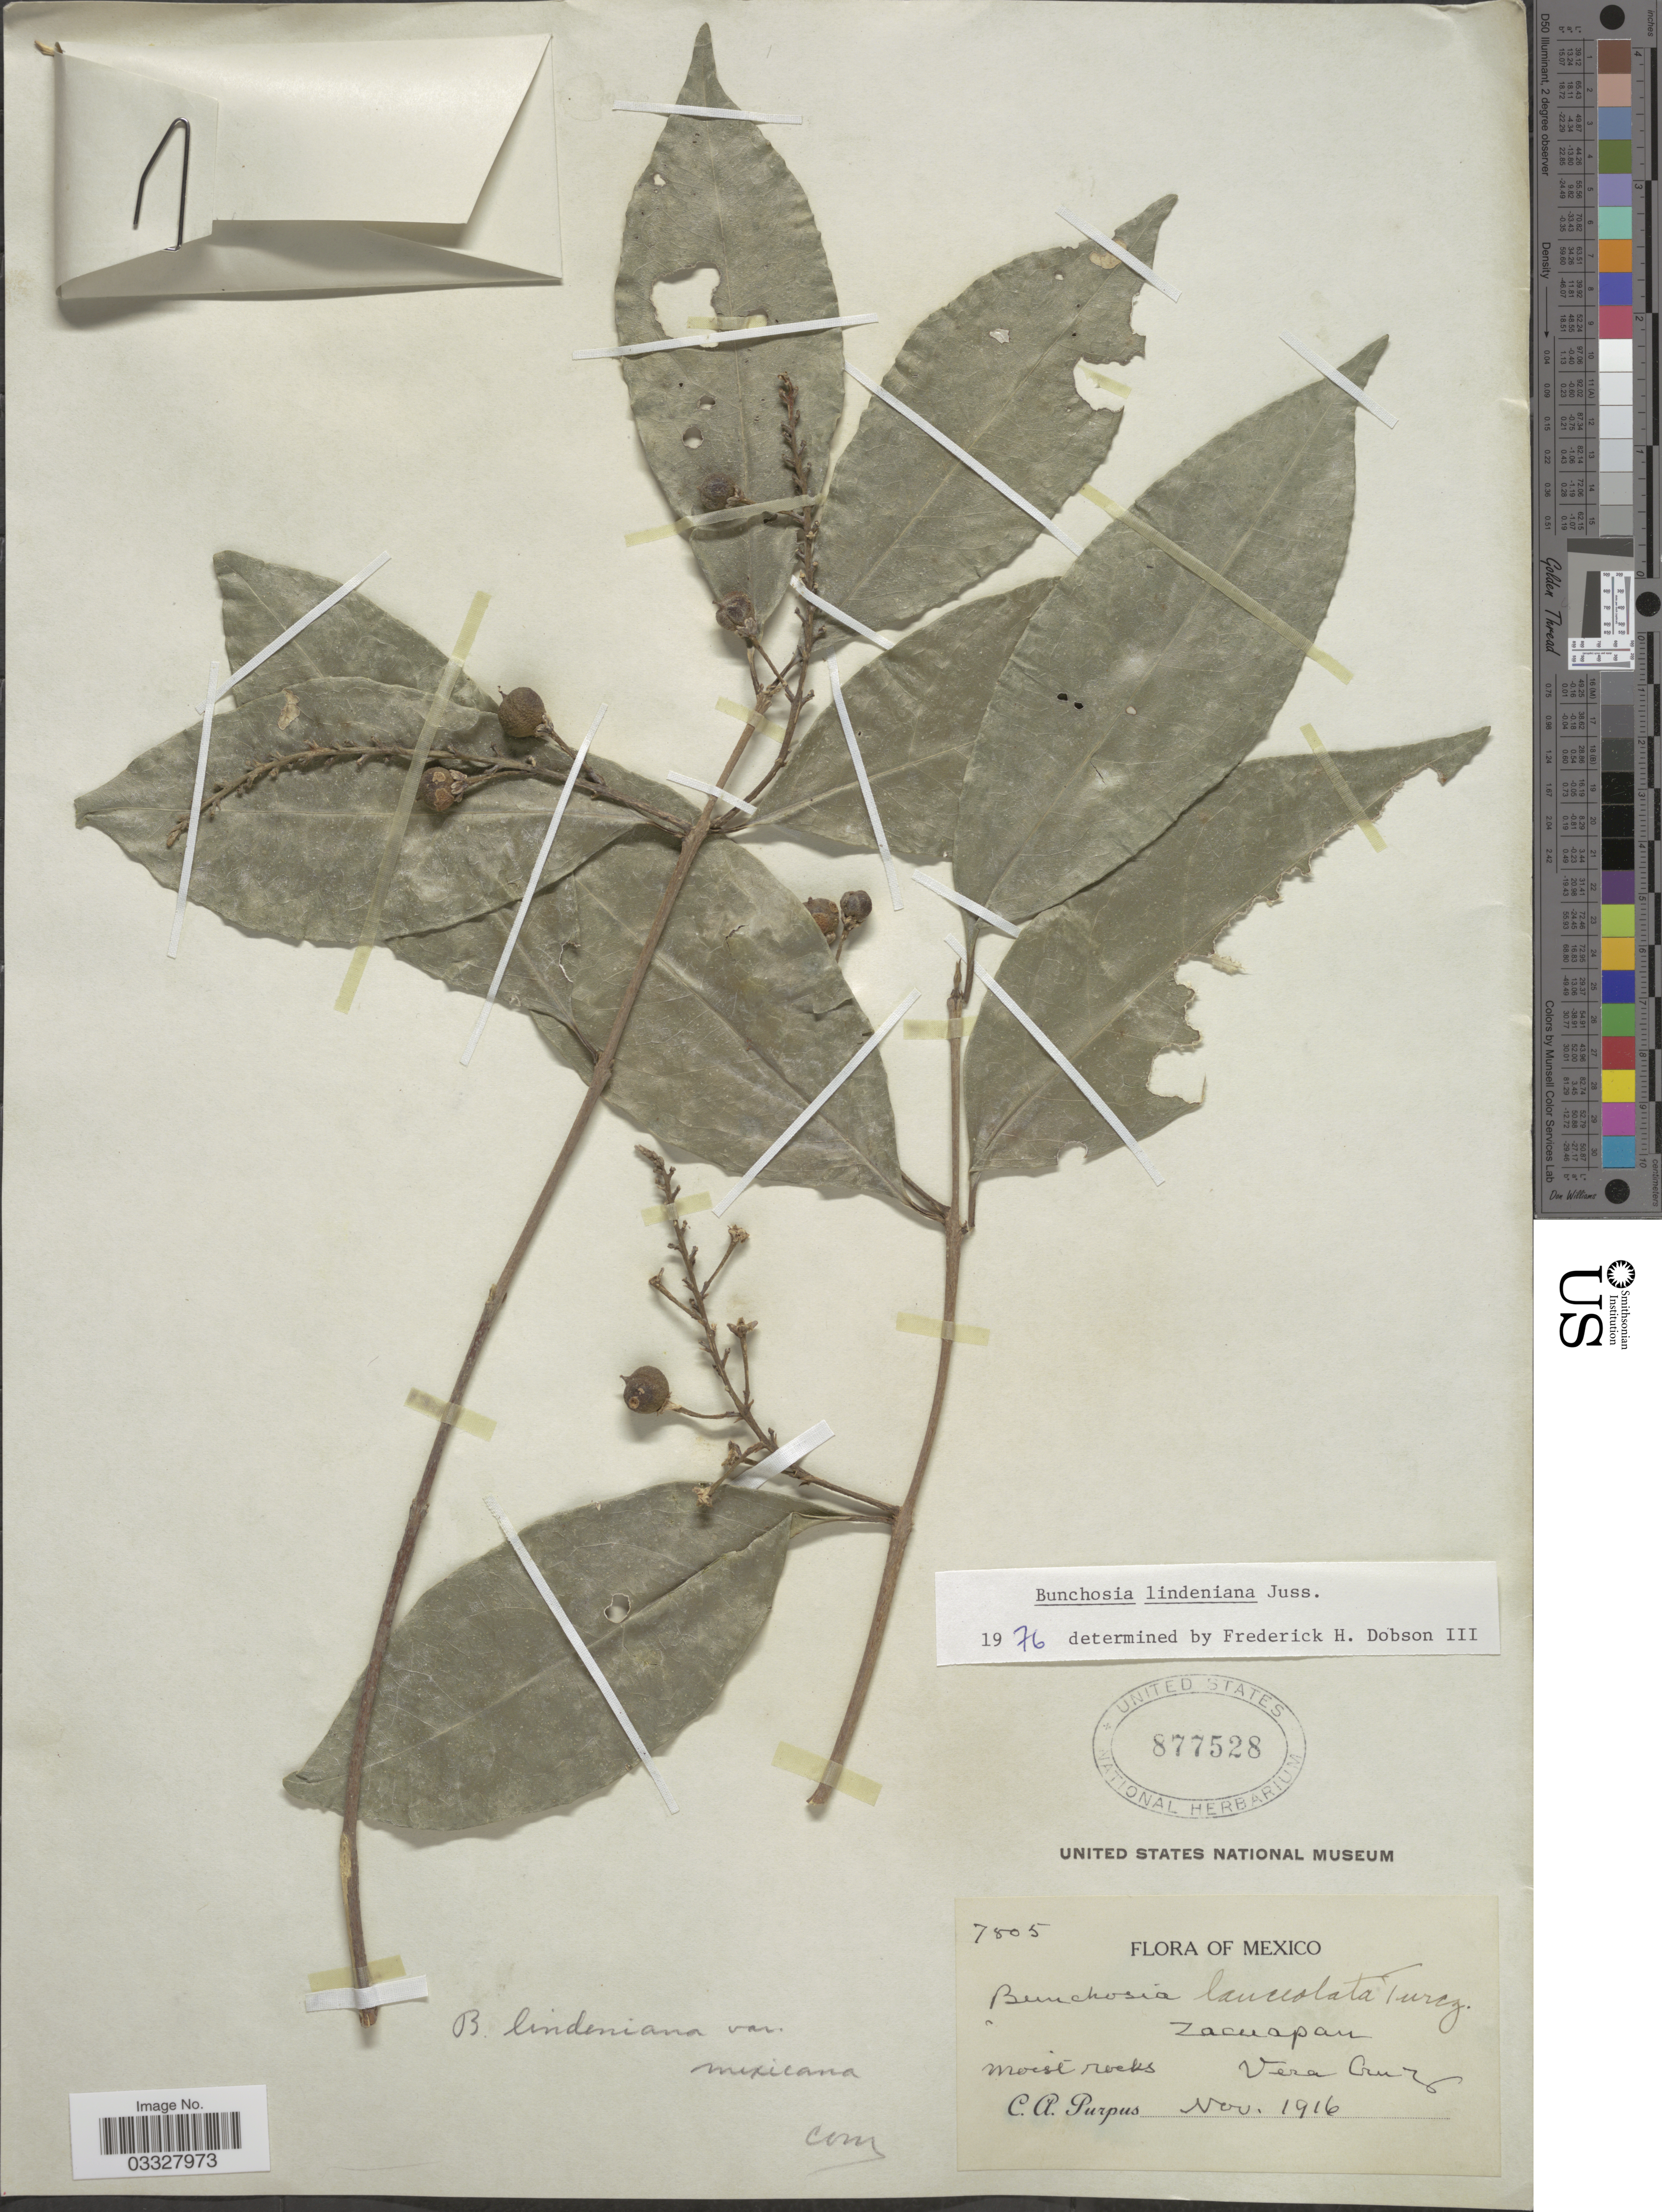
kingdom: Plantae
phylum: Tracheophyta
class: Magnoliopsida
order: Malpighiales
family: Malpighiaceae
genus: Bunchosia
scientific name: Bunchosia lindeniana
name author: A. Juss.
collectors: C. A. Purpus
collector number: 7805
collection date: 1916-11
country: Mexico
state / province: Veracruz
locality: Zacuapan, Vera Cruz.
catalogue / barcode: US 877528